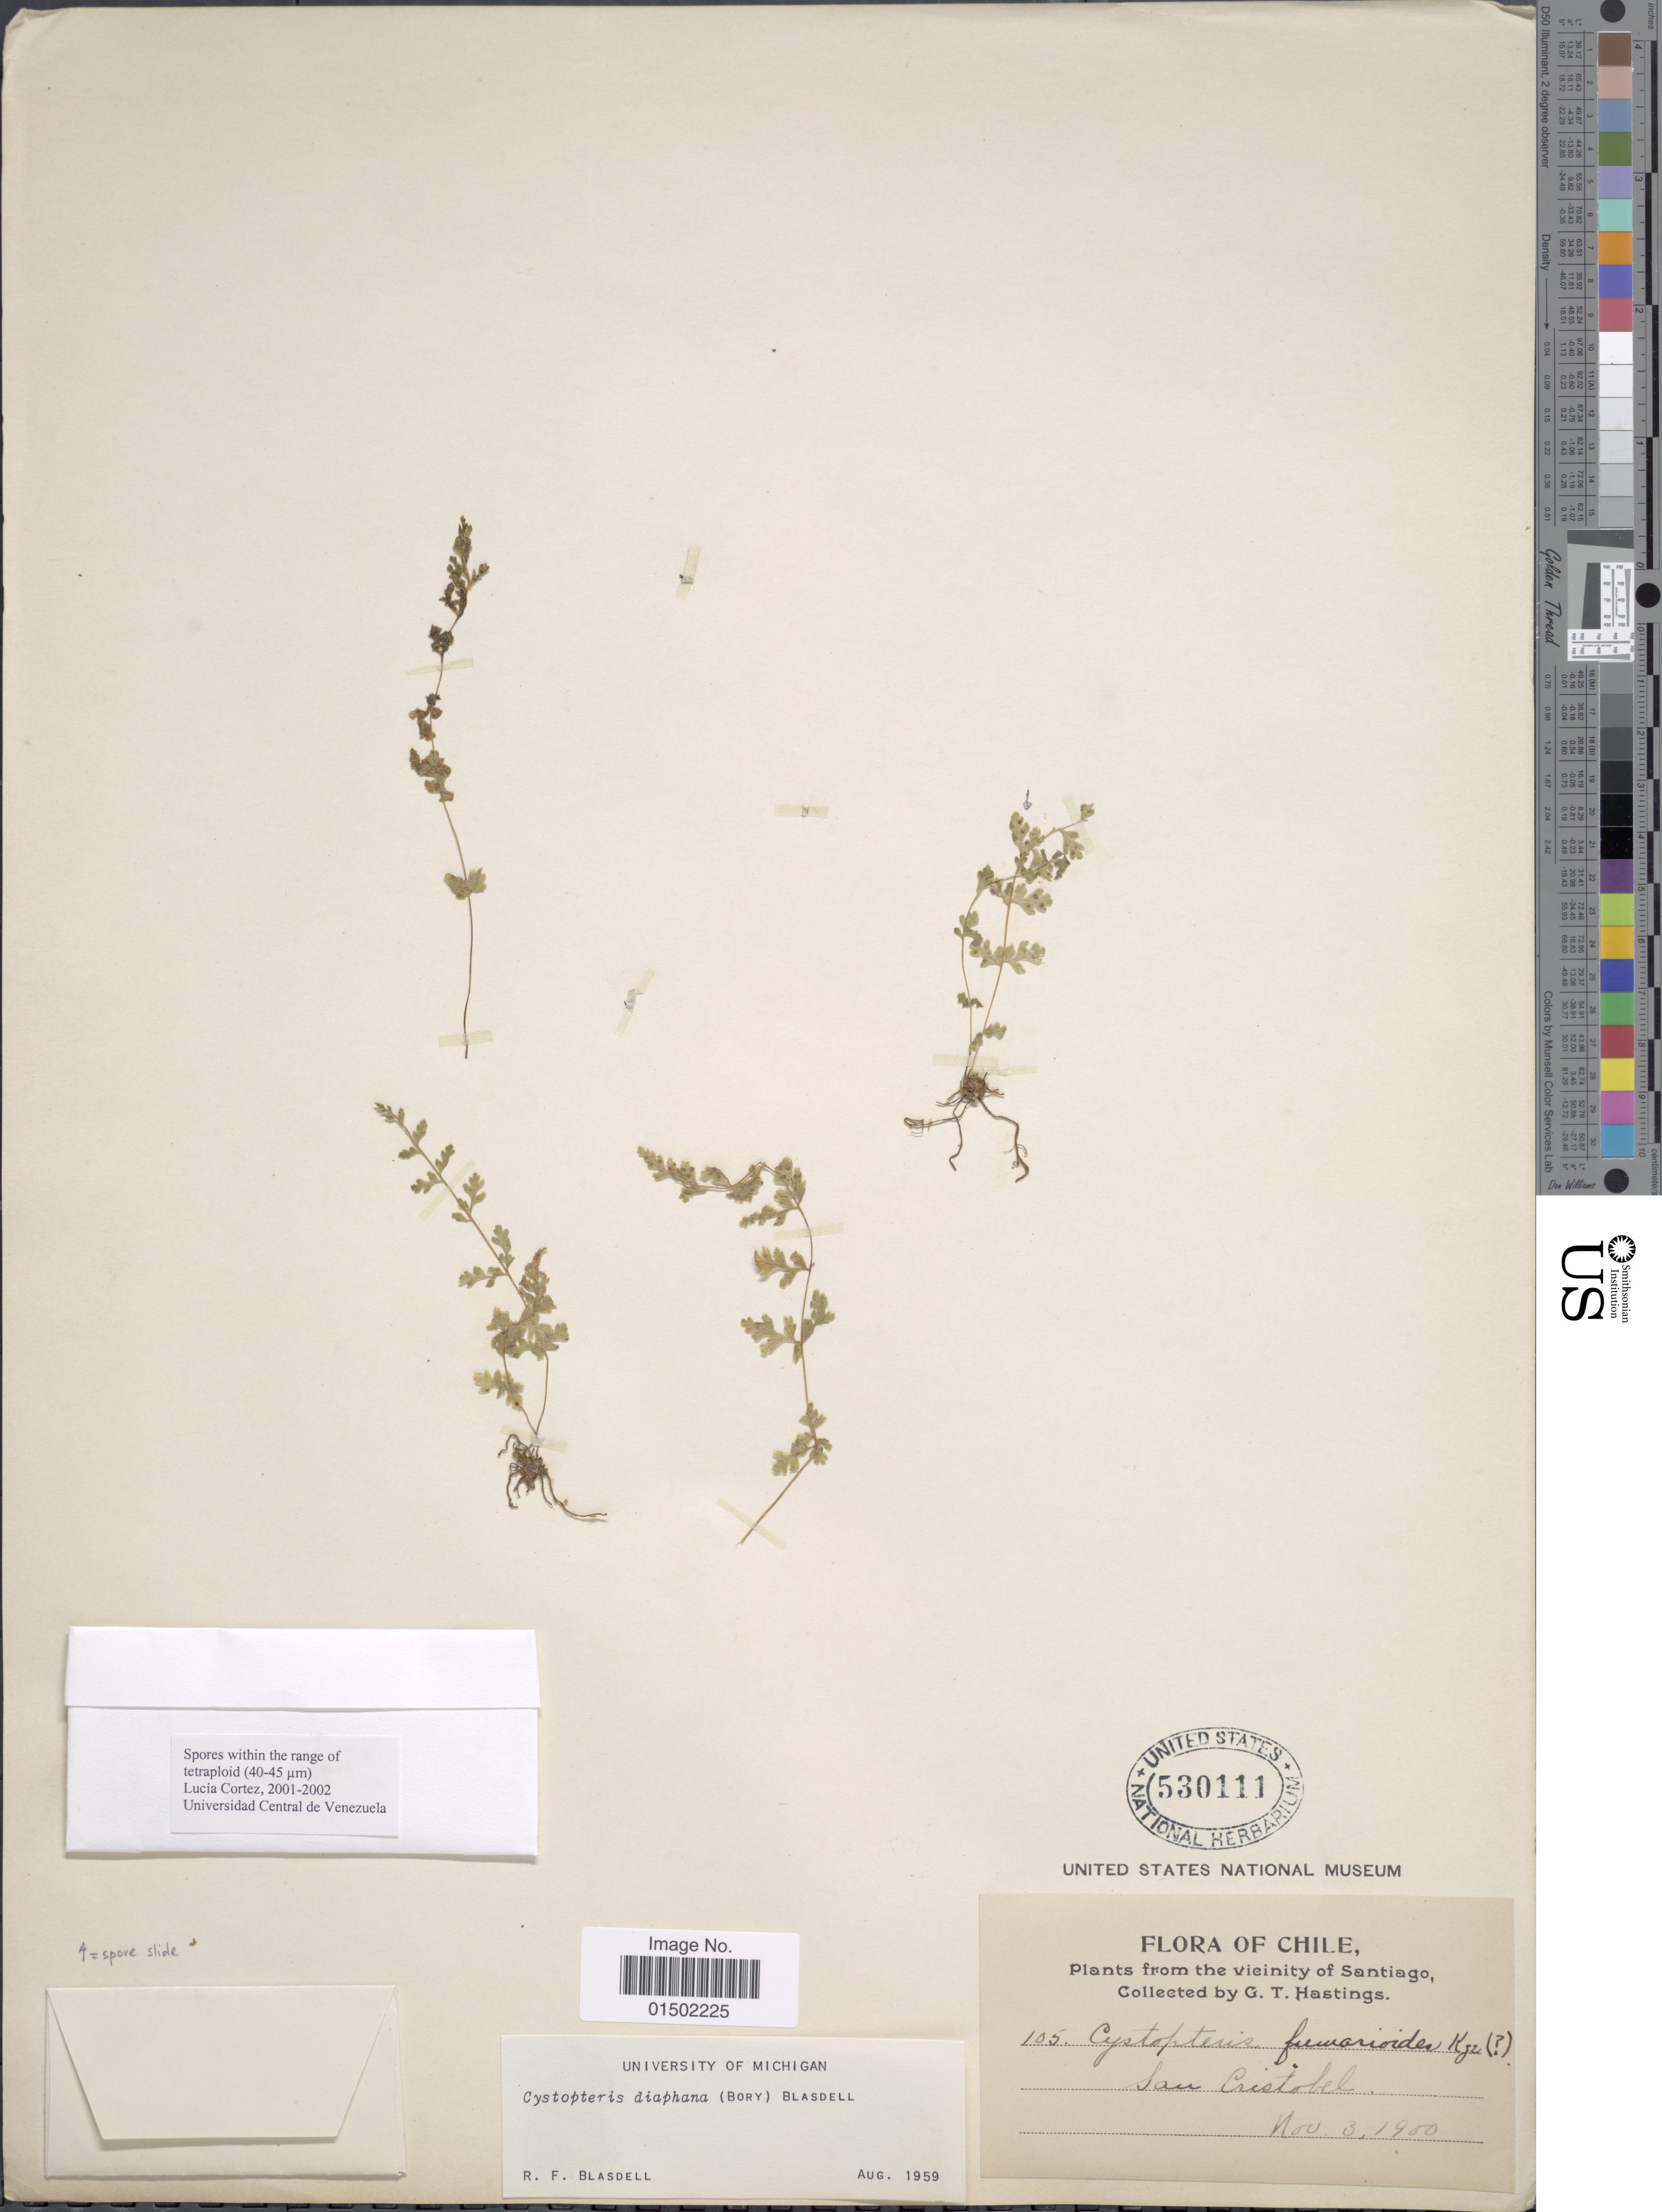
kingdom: Plantae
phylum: Tracheophyta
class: Polypodiopsida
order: Polypodiales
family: Cystopteridaceae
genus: Cystopteris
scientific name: Cystopteris diaphana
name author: (Bory) Blasdell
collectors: G. Hastings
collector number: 105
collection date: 1900-11-03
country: Chile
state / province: Región Metropolitana (RM)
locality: Vicinity of Santiago. San Cristobel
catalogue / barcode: US 530111